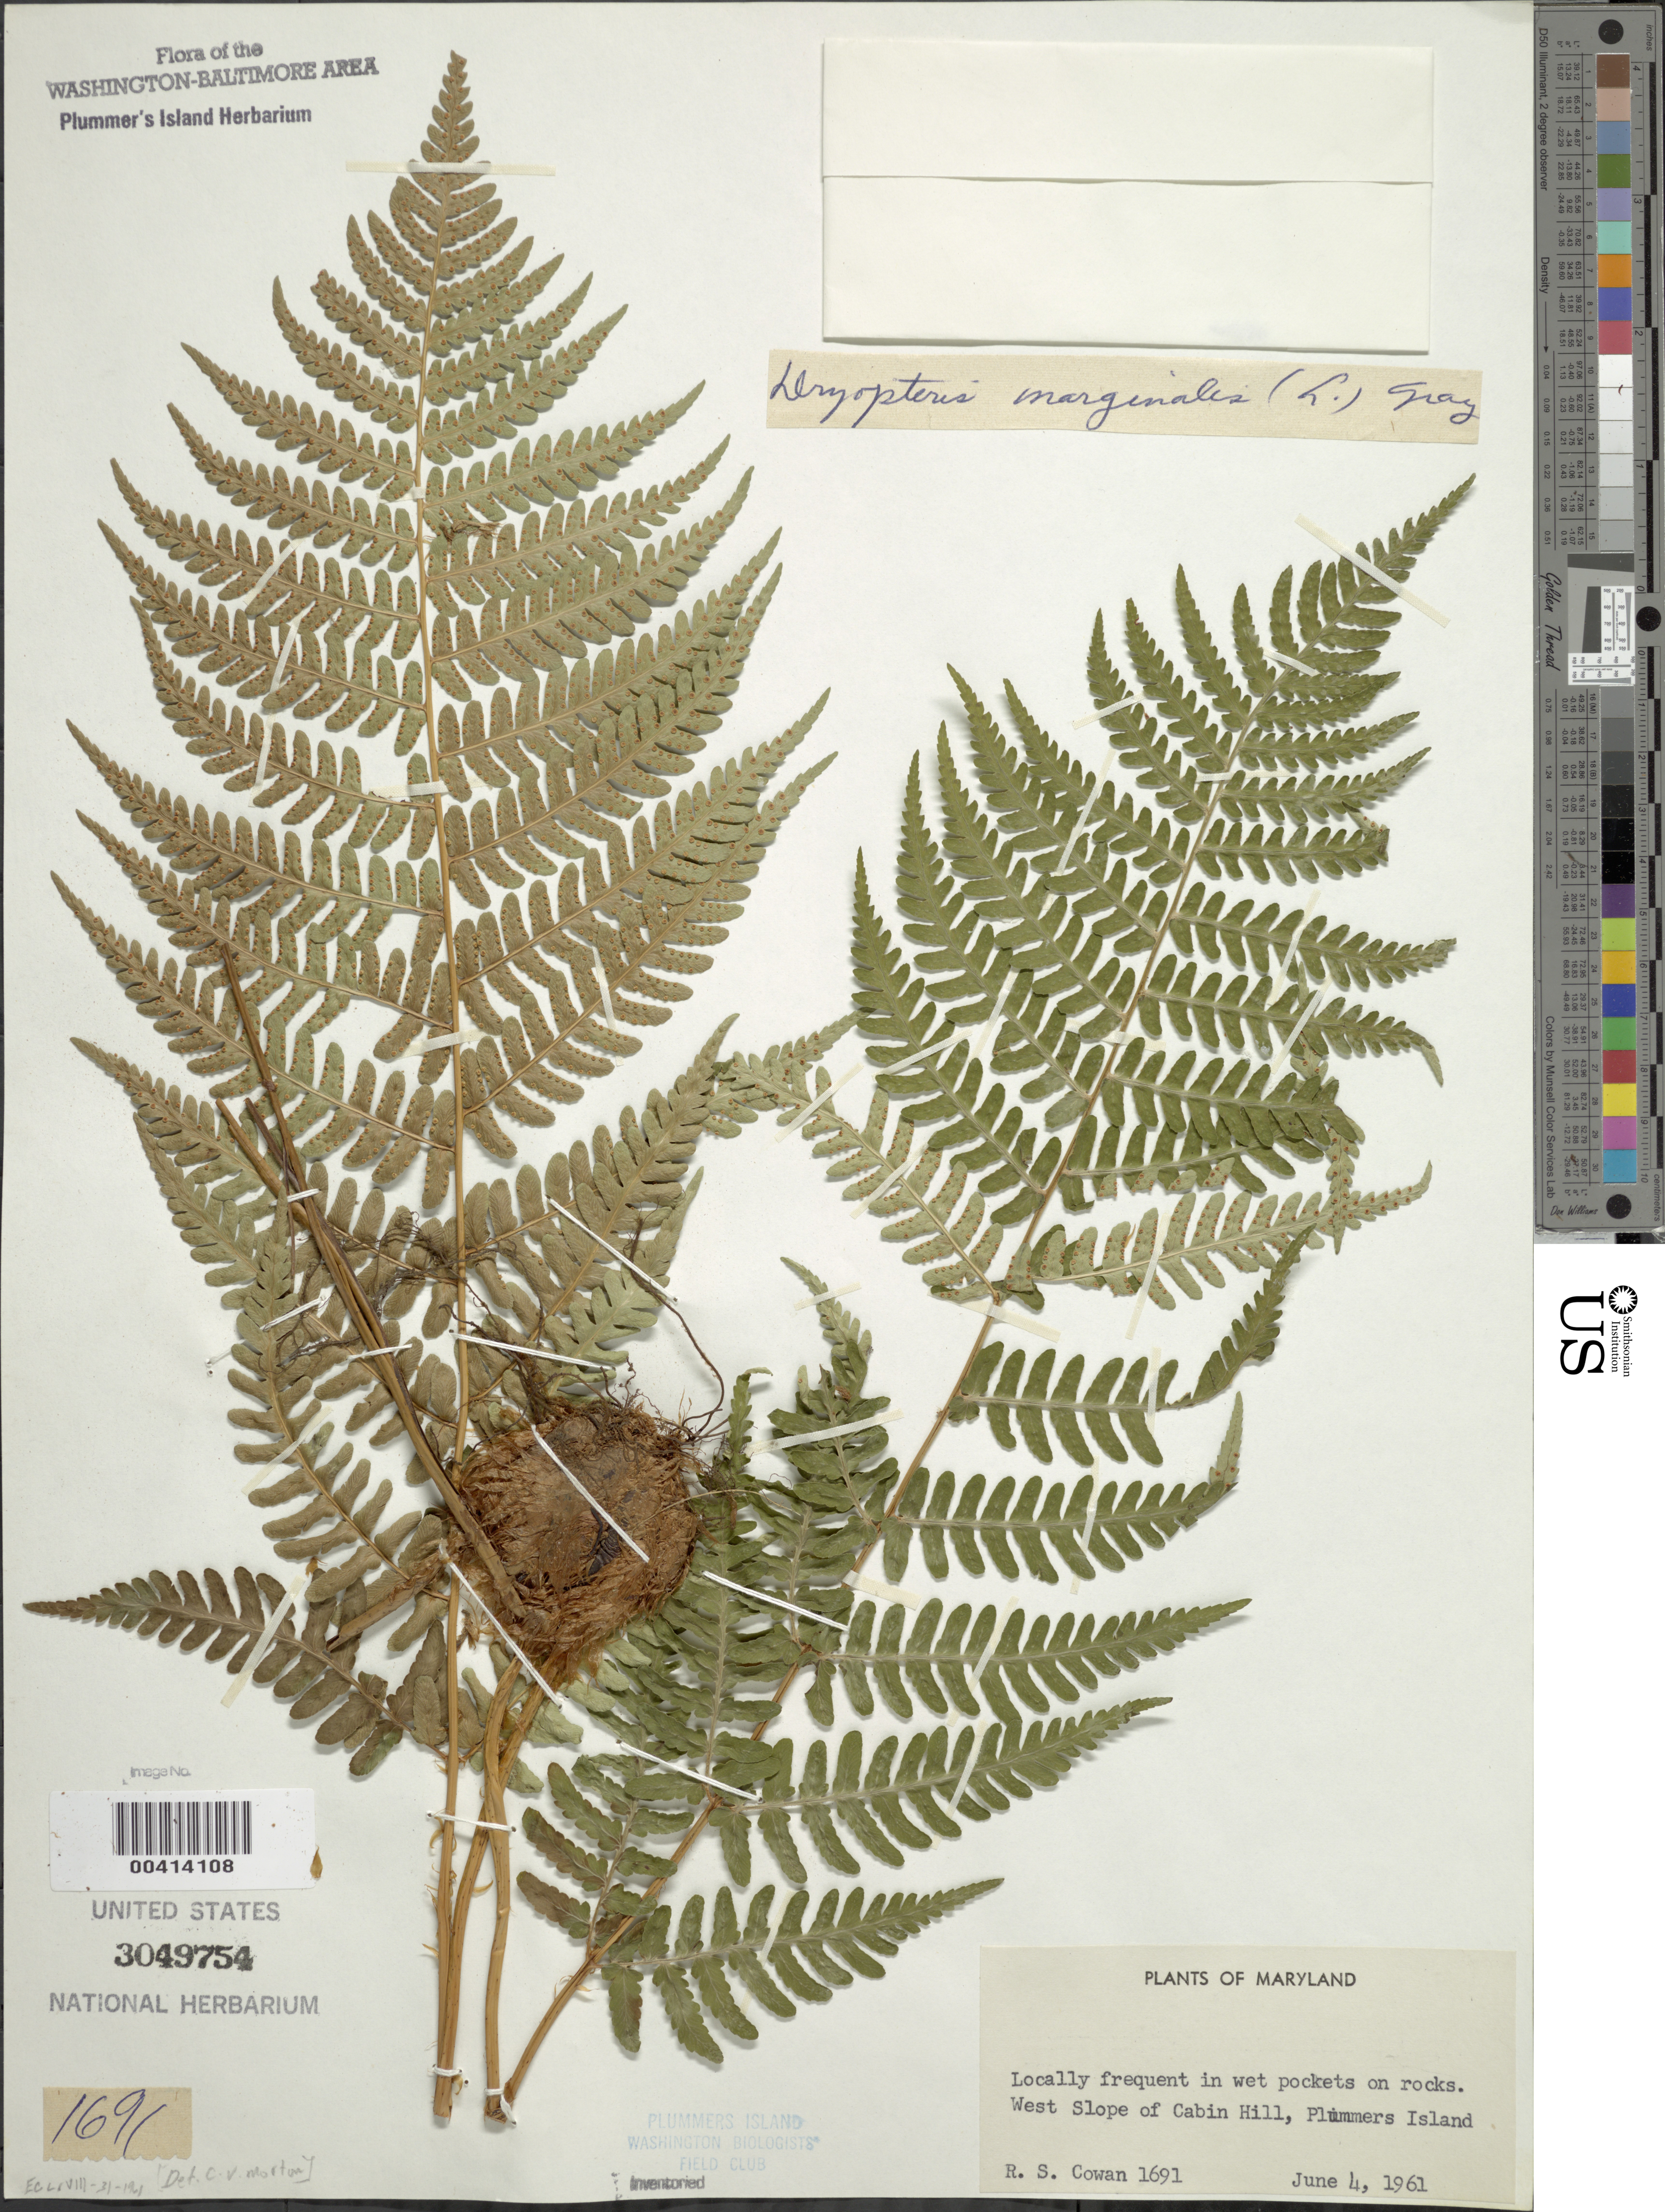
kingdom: Plantae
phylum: Tracheophyta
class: Polypodiopsida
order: Polypodiales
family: Dryopteridaceae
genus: Dryopteris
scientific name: Dryopteris marginalis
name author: (L.) A. Gray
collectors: R. S. Cowan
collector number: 1691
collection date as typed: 04 Jun 1961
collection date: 1961-06-04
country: United States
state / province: Maryland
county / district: Montgomery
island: Plummers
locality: Plummer's Island; west slope of Cabin Hill C. & O. Canal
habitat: Wet pockets on rocks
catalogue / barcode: US 3049754